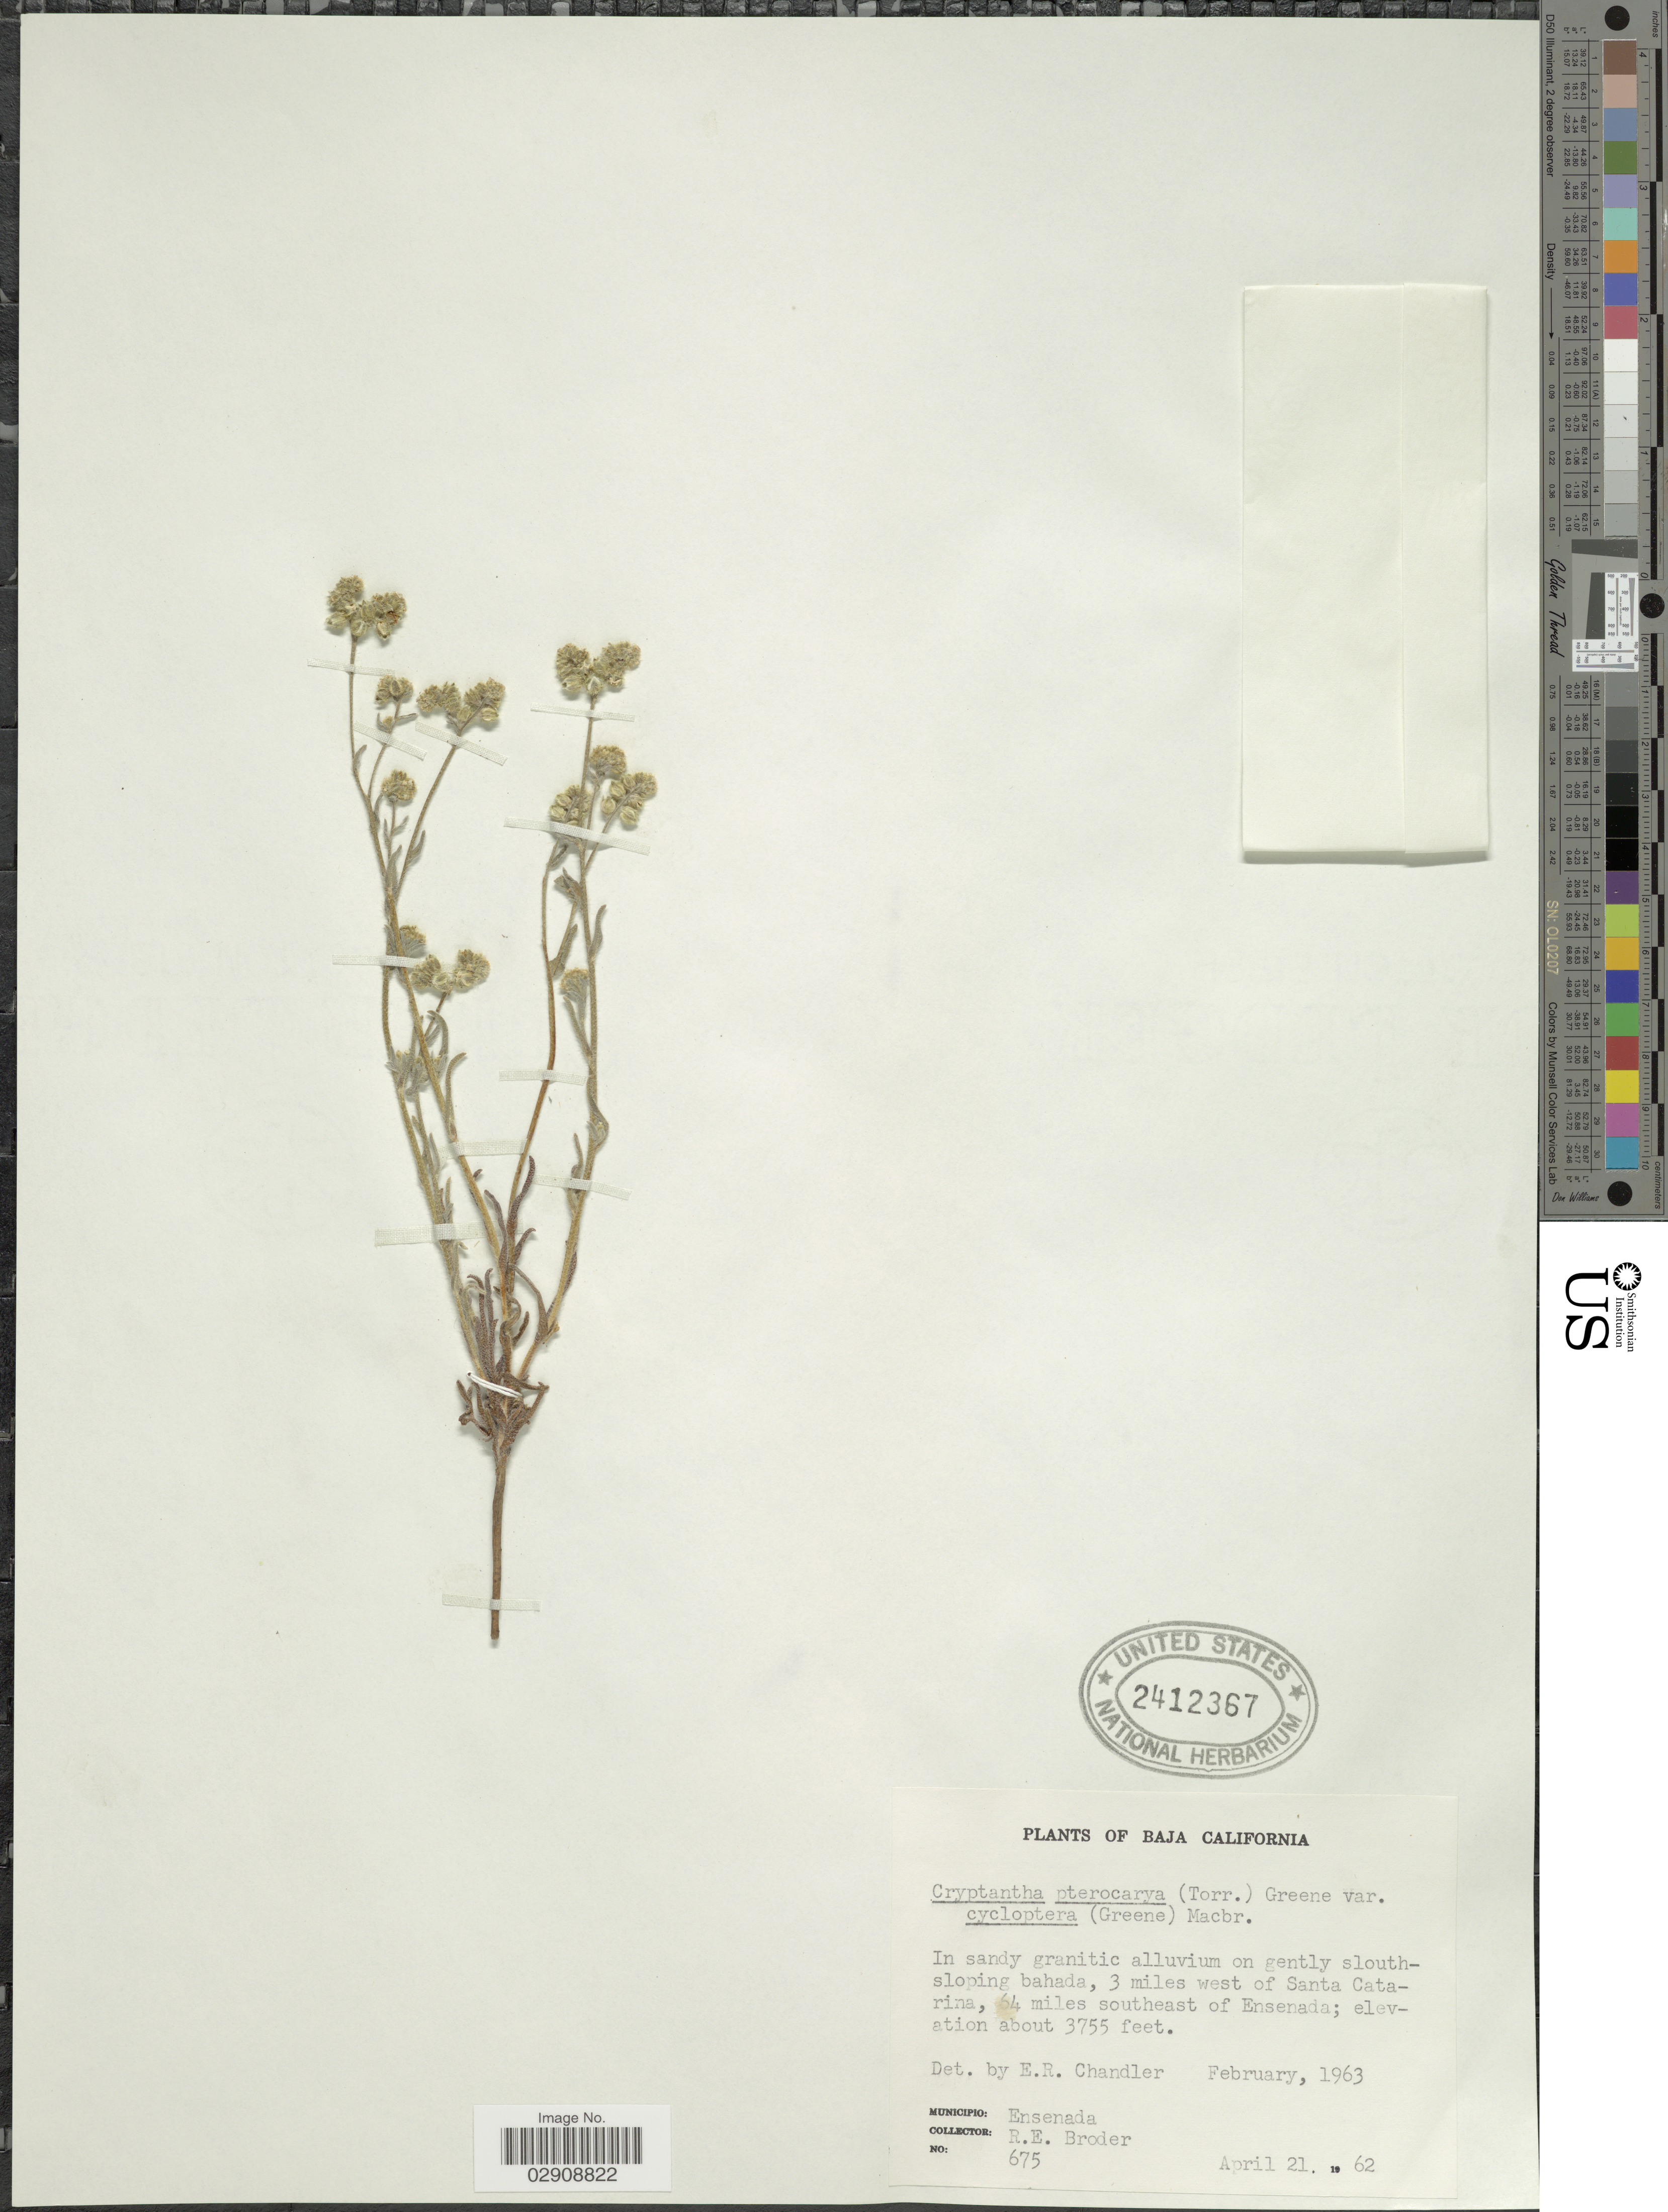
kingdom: Plantae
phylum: Tracheophyta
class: Magnoliopsida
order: Boraginales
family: Boraginaceae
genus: Cryptantha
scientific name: Cryptantha pterocarya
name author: (Torr.) Greene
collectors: R. Broder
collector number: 675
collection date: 1962-04-21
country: Mexico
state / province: Baja California Norte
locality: In sandy granitic alluvium on gently slouth-sloping bahada, 3 miles west of Santa Catarina, 64 miles southeast of Ensenada.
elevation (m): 1145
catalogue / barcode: US 2412367